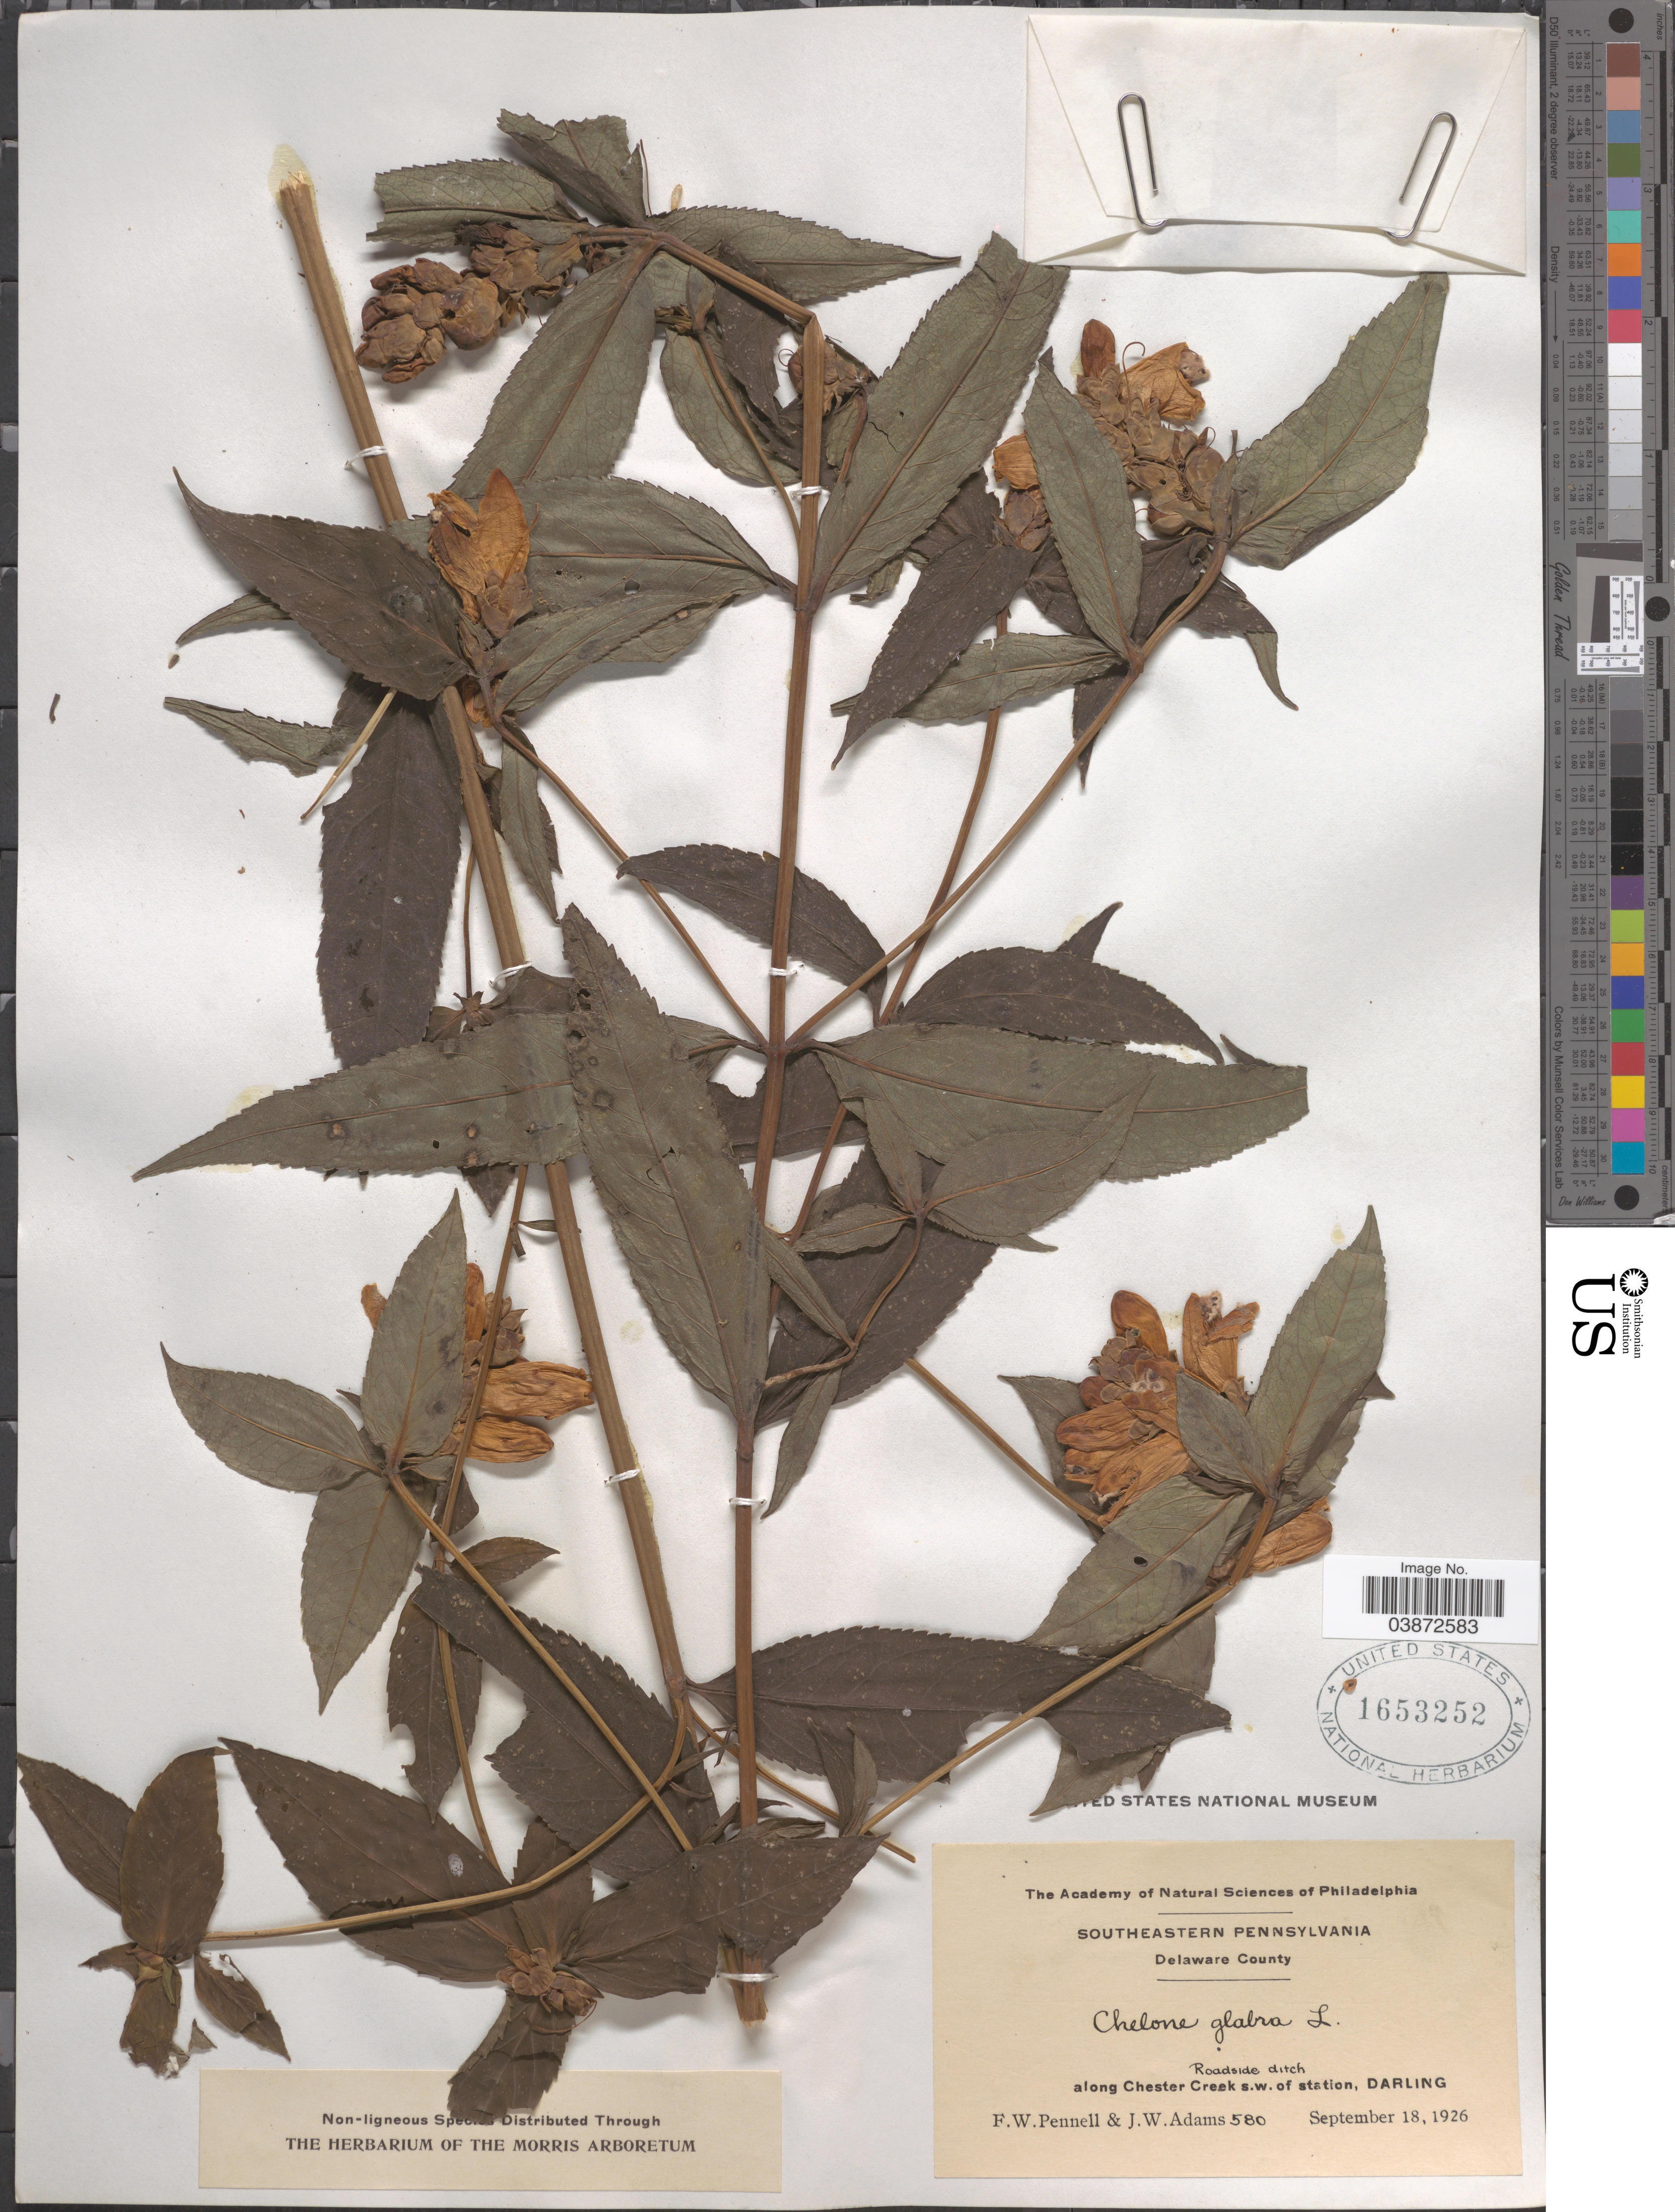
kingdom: Plantae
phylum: Tracheophyta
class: Magnoliopsida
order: Lamiales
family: Plantaginaceae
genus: Chelone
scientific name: Chelone glabra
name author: L.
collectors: F. W. Pennell & J. Adams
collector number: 580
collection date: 1926-09-18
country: United States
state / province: Pennsylvania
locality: Southeastern Pennsylvania. Delaware County. Roadside ditch along Chester Creek s.w. of station, Darling.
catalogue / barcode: US 1653252